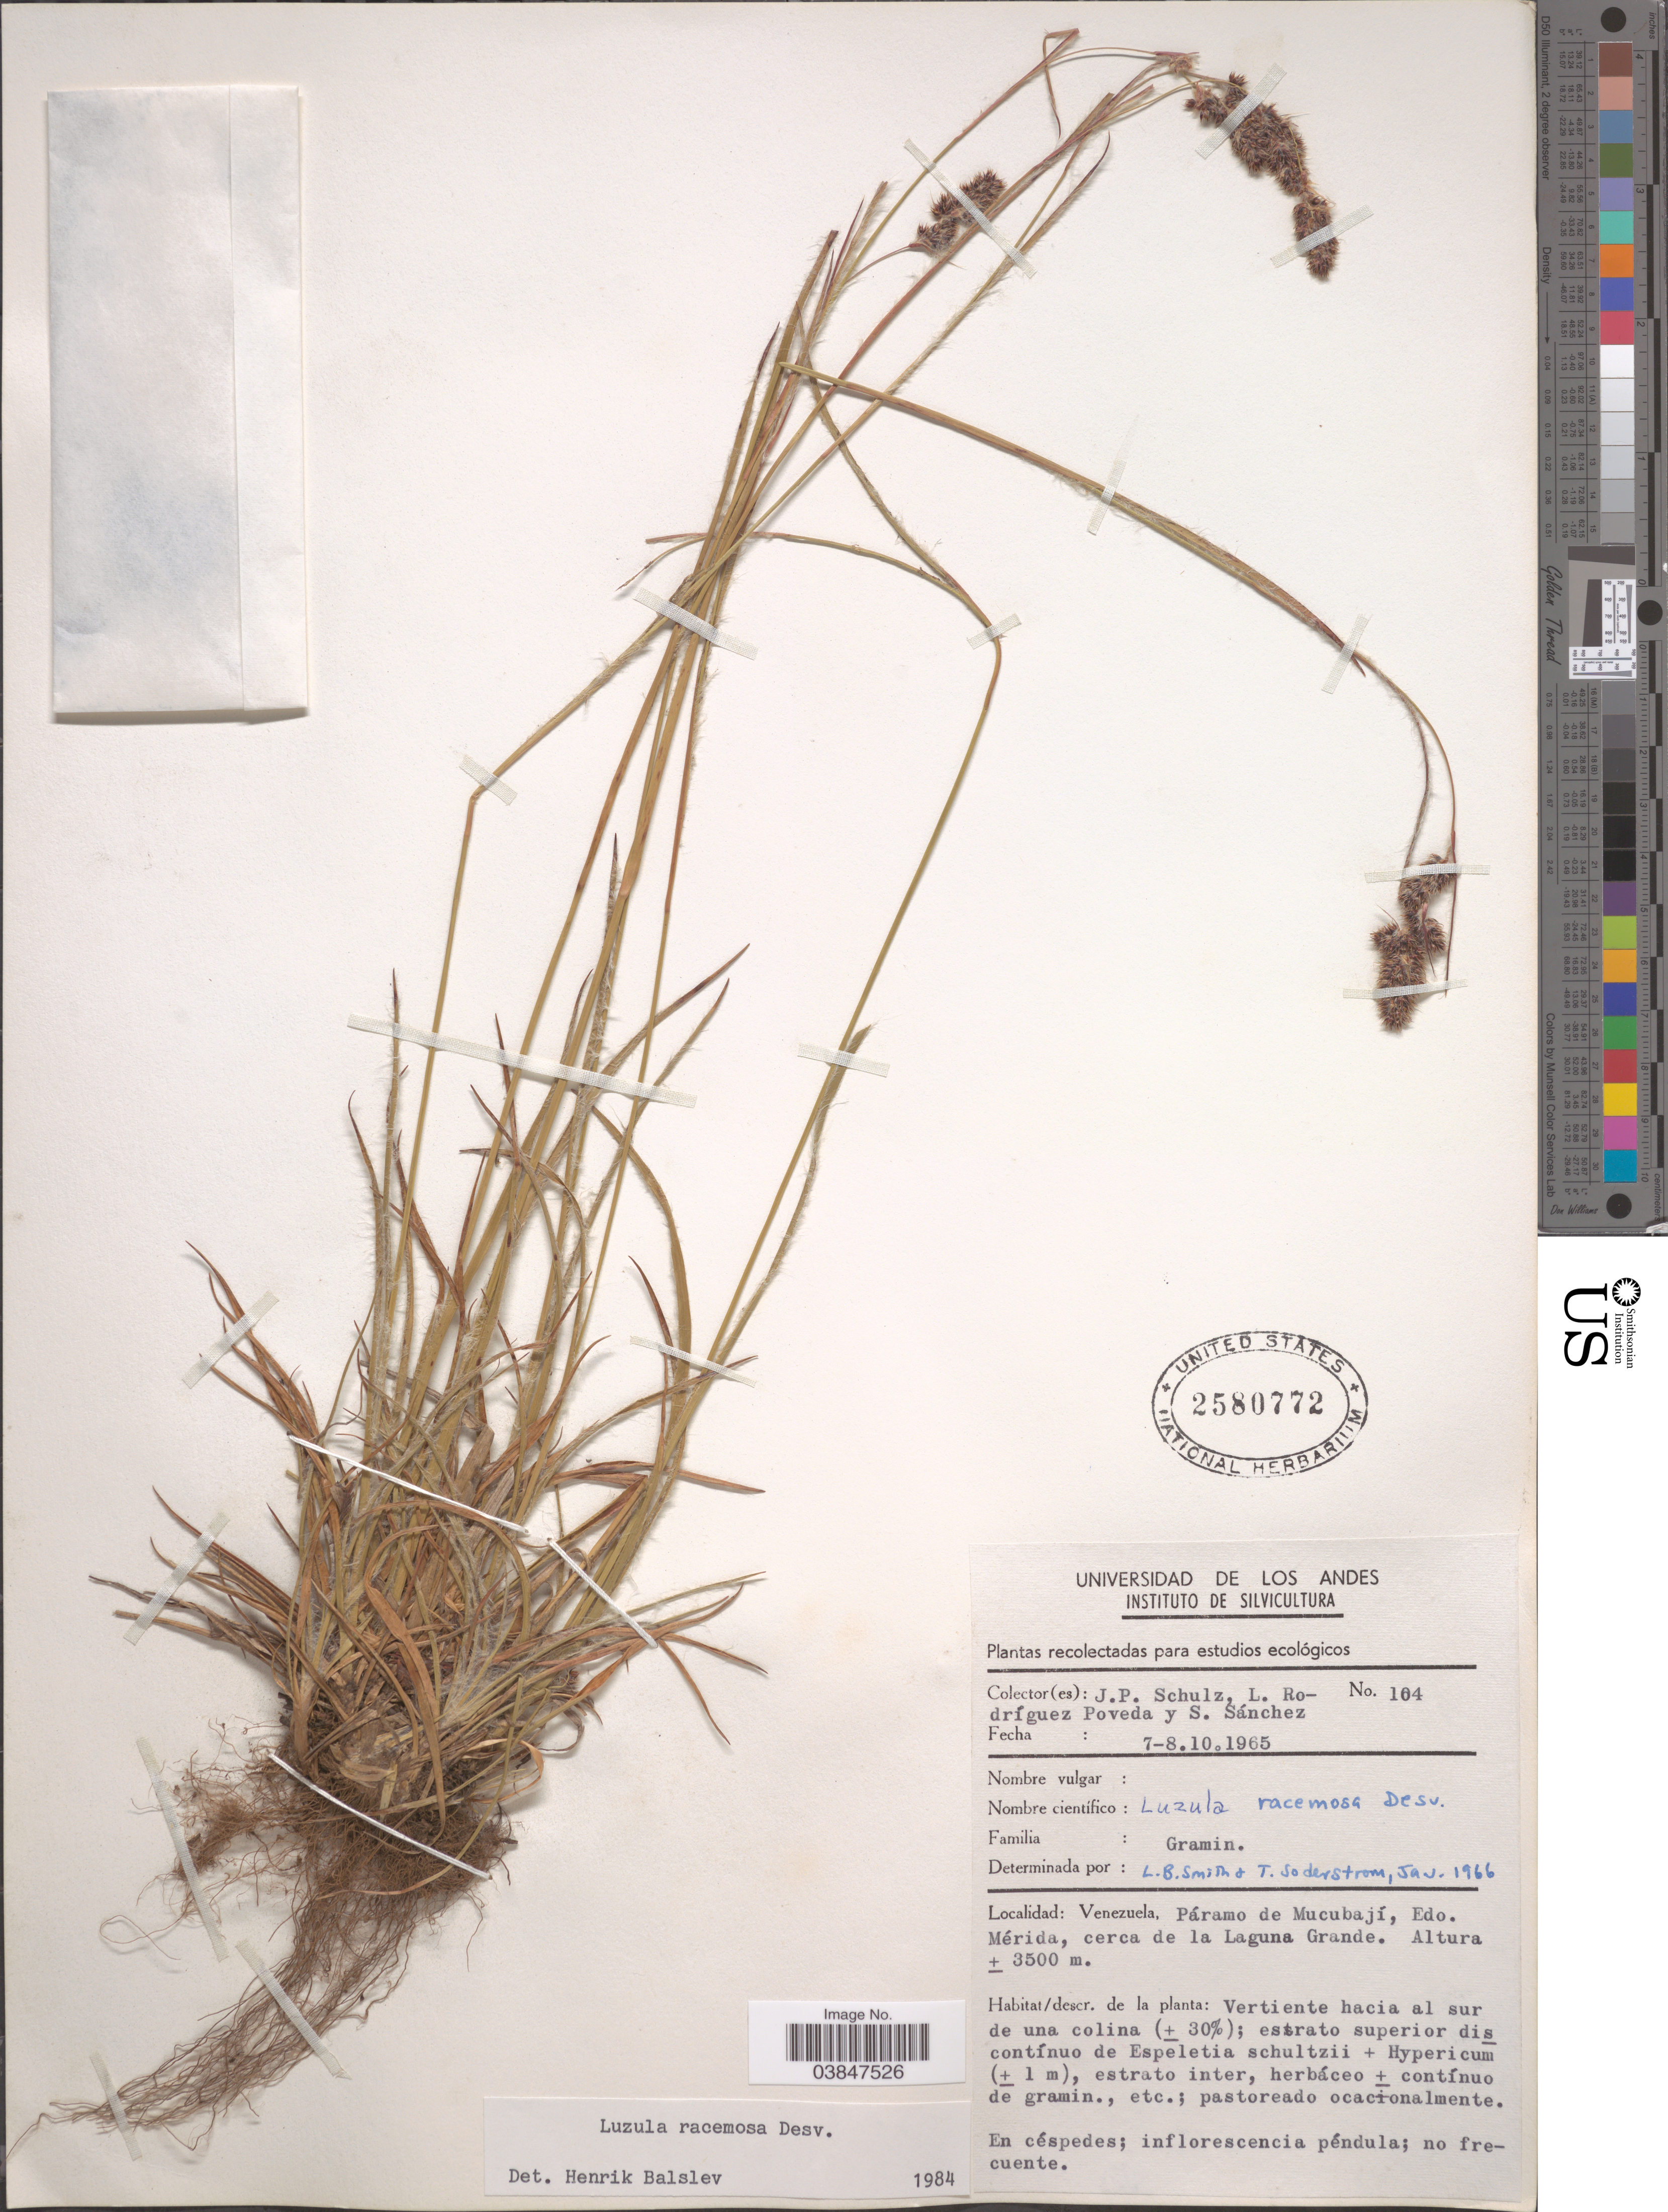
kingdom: Plantae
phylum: Tracheophyta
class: Liliopsida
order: Poales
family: Juncaceae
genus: Luzula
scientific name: Luzula racemosa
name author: Desv.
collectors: J. P. Schulz, L. Rodríguez P. & S. Sanchez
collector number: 104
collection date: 1965-10-07/1965-10-08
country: Venezuela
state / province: Merida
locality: Páramo de Mucubají, Edo. Mérida, cerca de la Laguna Grande.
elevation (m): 3500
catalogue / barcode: US 2580772